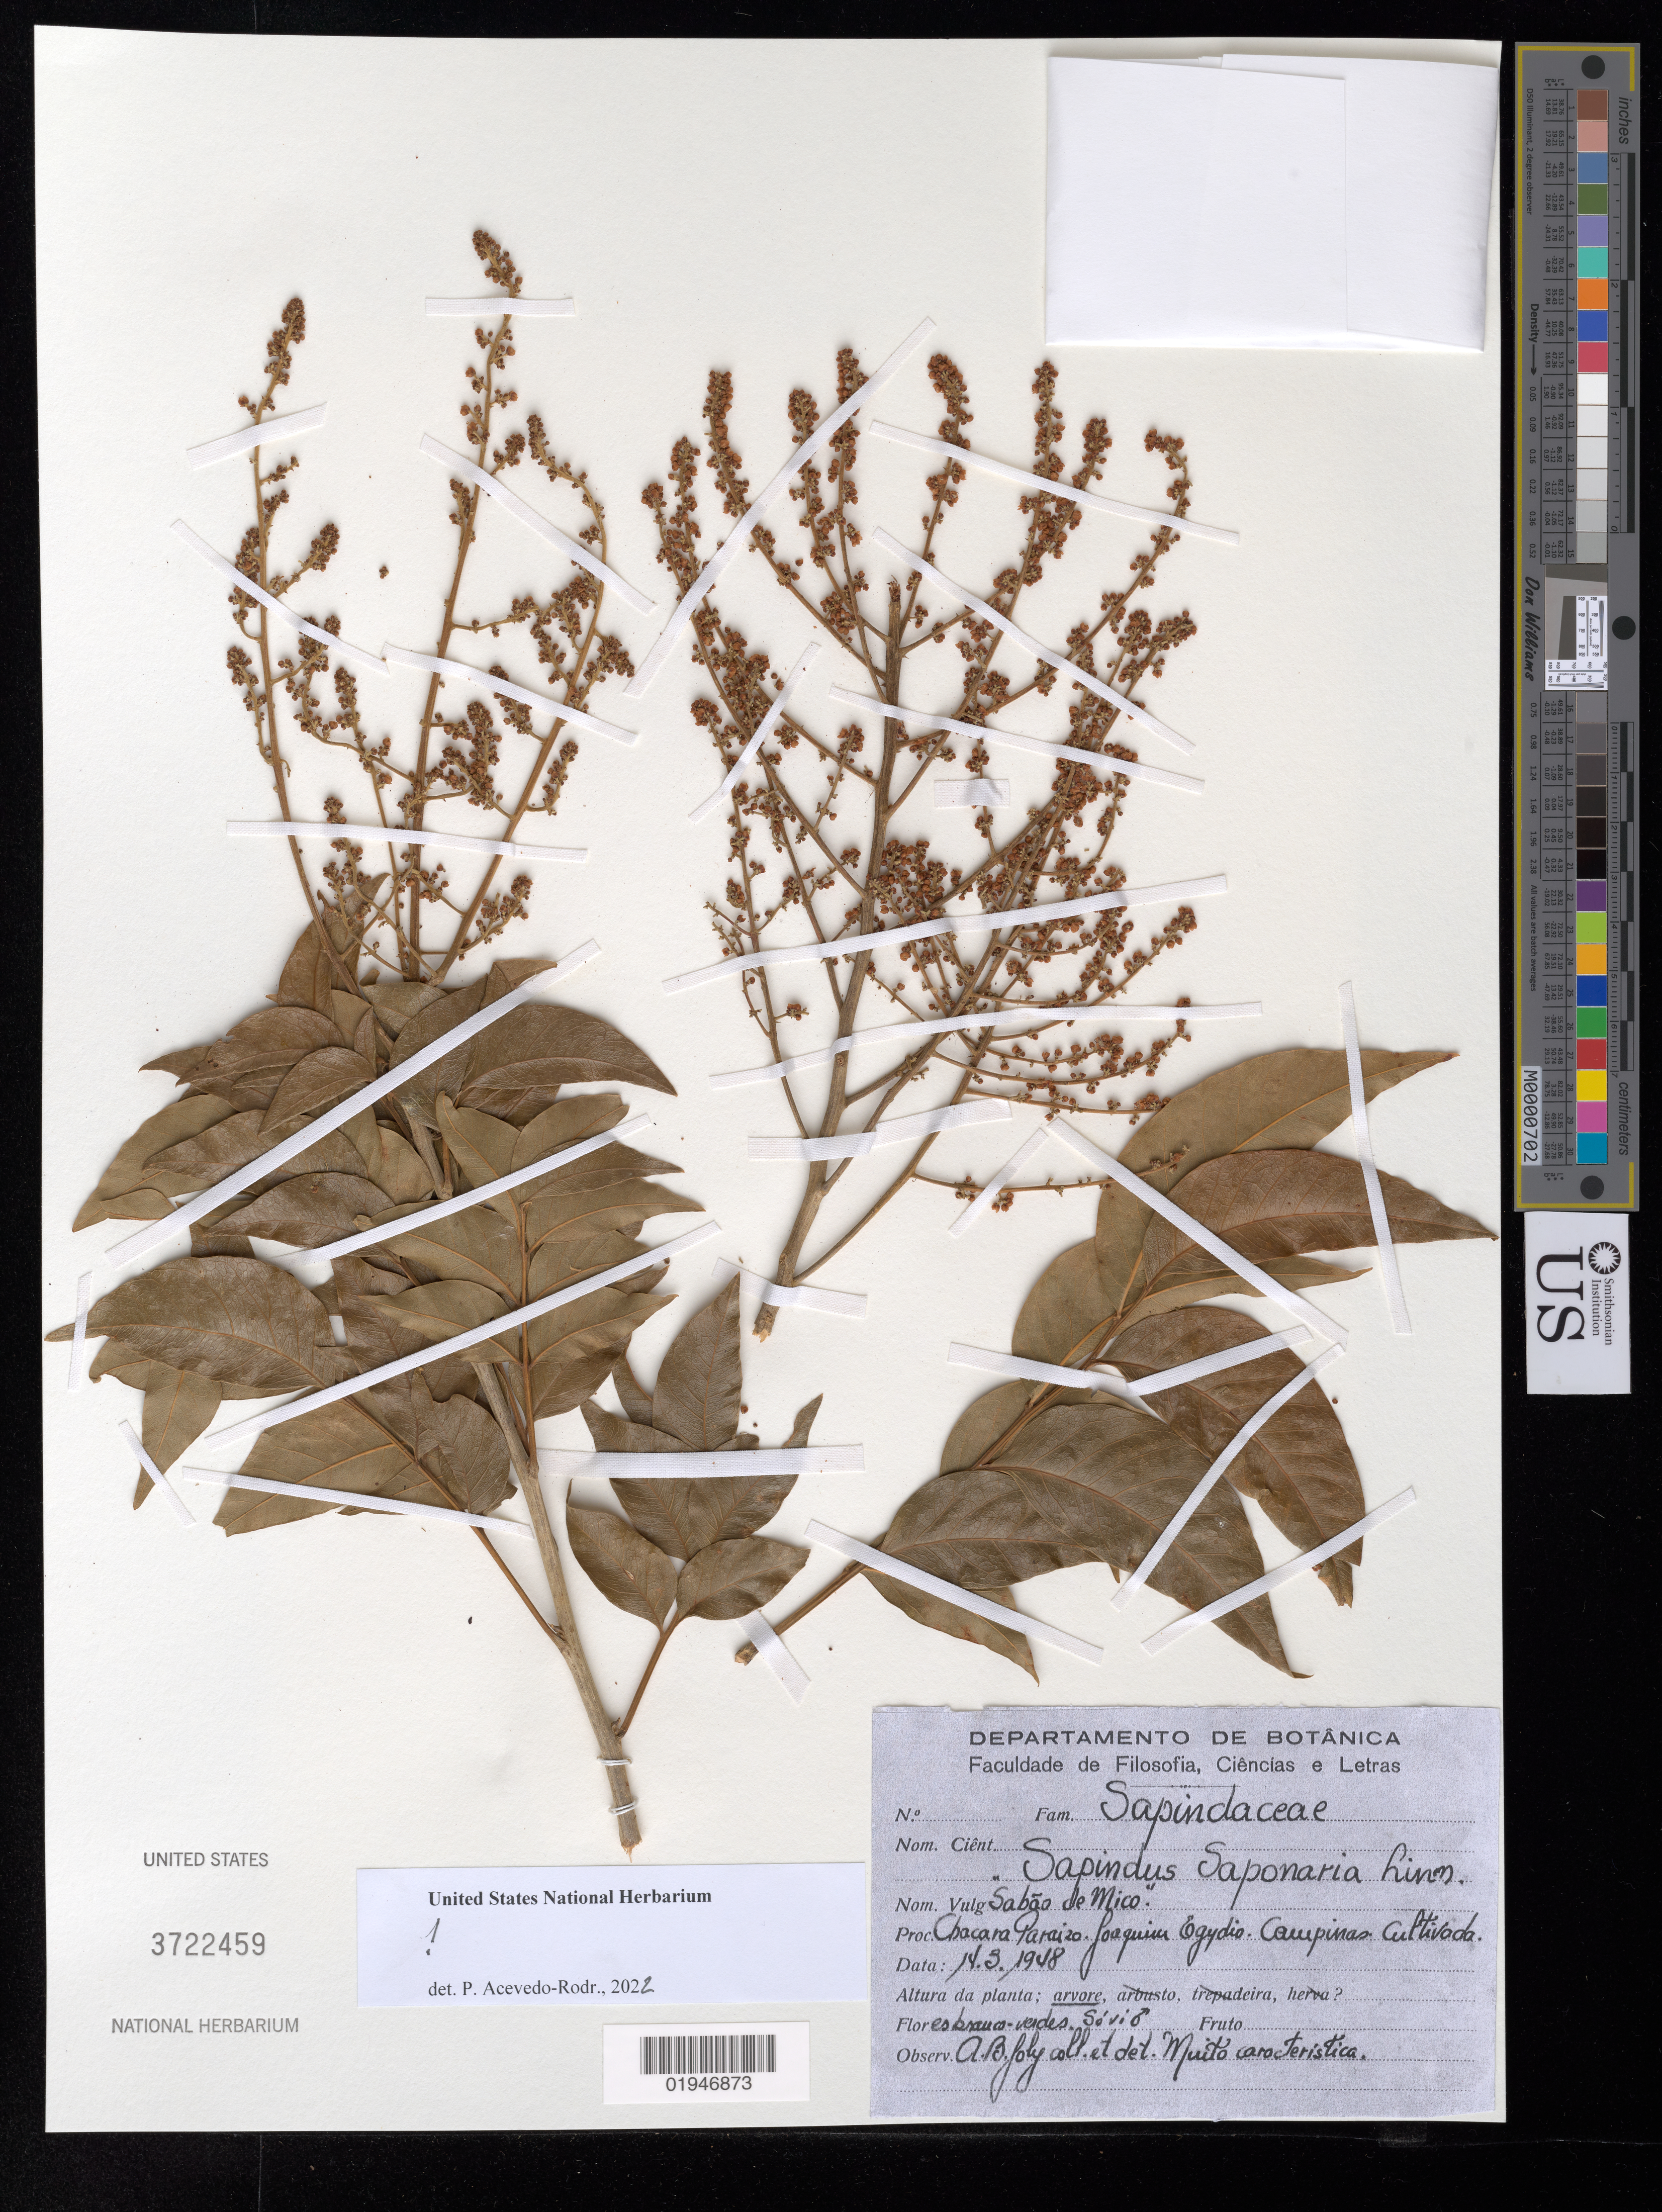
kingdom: Plantae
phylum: Tracheophyta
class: Magnoliopsida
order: Sapindales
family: Sapindaceae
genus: Sapindus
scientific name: Sapindus saponaria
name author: L.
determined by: Acevedo-Rodríguez, P., (BOT), Smithsonian Institution - National Museum of Natural History (UNITED STATES)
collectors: A. Joly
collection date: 1948-03-14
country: Brazil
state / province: São Paulo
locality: Chacara Paraizo, Joaquim Egídio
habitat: Campinas cultivada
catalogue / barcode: US 3722459